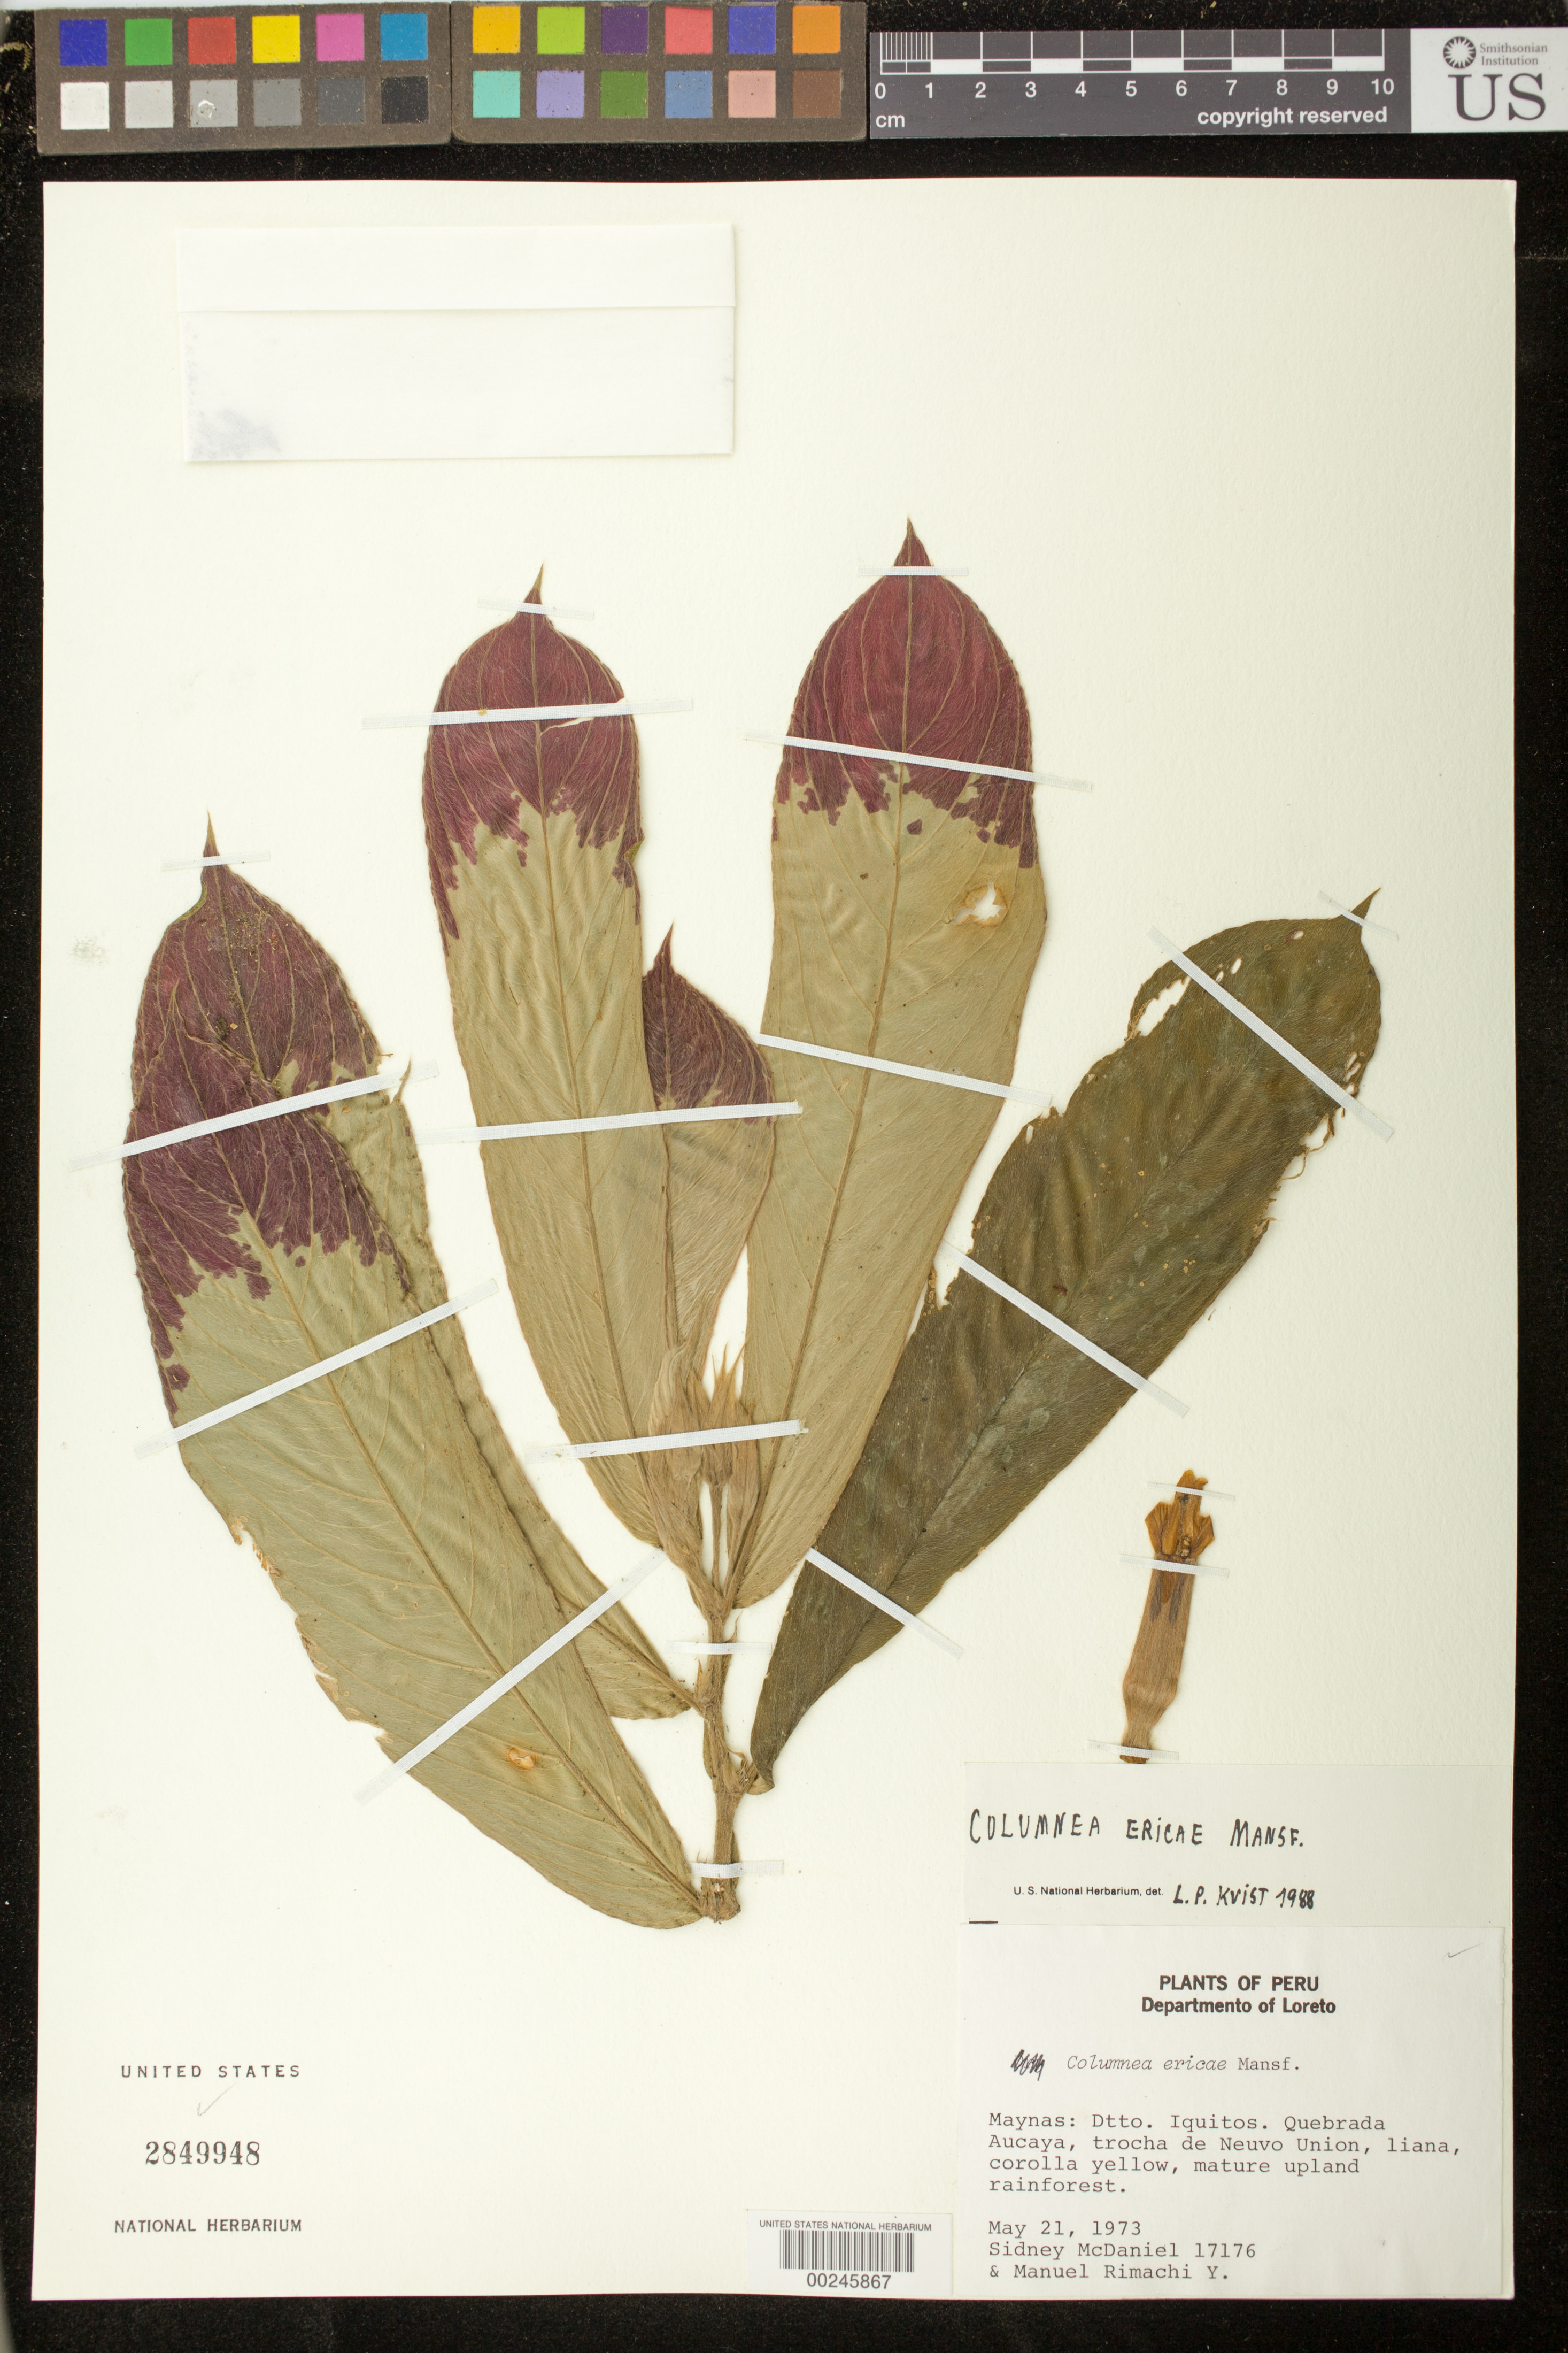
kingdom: Plantae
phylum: Tracheophyta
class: Magnoliopsida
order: Lamiales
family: Gesneriaceae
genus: Columnea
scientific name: Columnea ericae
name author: Mansf.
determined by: Skog, Laurence E.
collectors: S. McDaniel & M. Rimachi Y.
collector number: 17176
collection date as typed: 21 May 1973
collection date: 1973-05-21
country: Peru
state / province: Loreto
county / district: Maynas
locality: Dtto. Iquitos; Quebrada Aucaya, trocha de Nuevo Union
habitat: Mature upland rainforest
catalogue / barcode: US 2849948